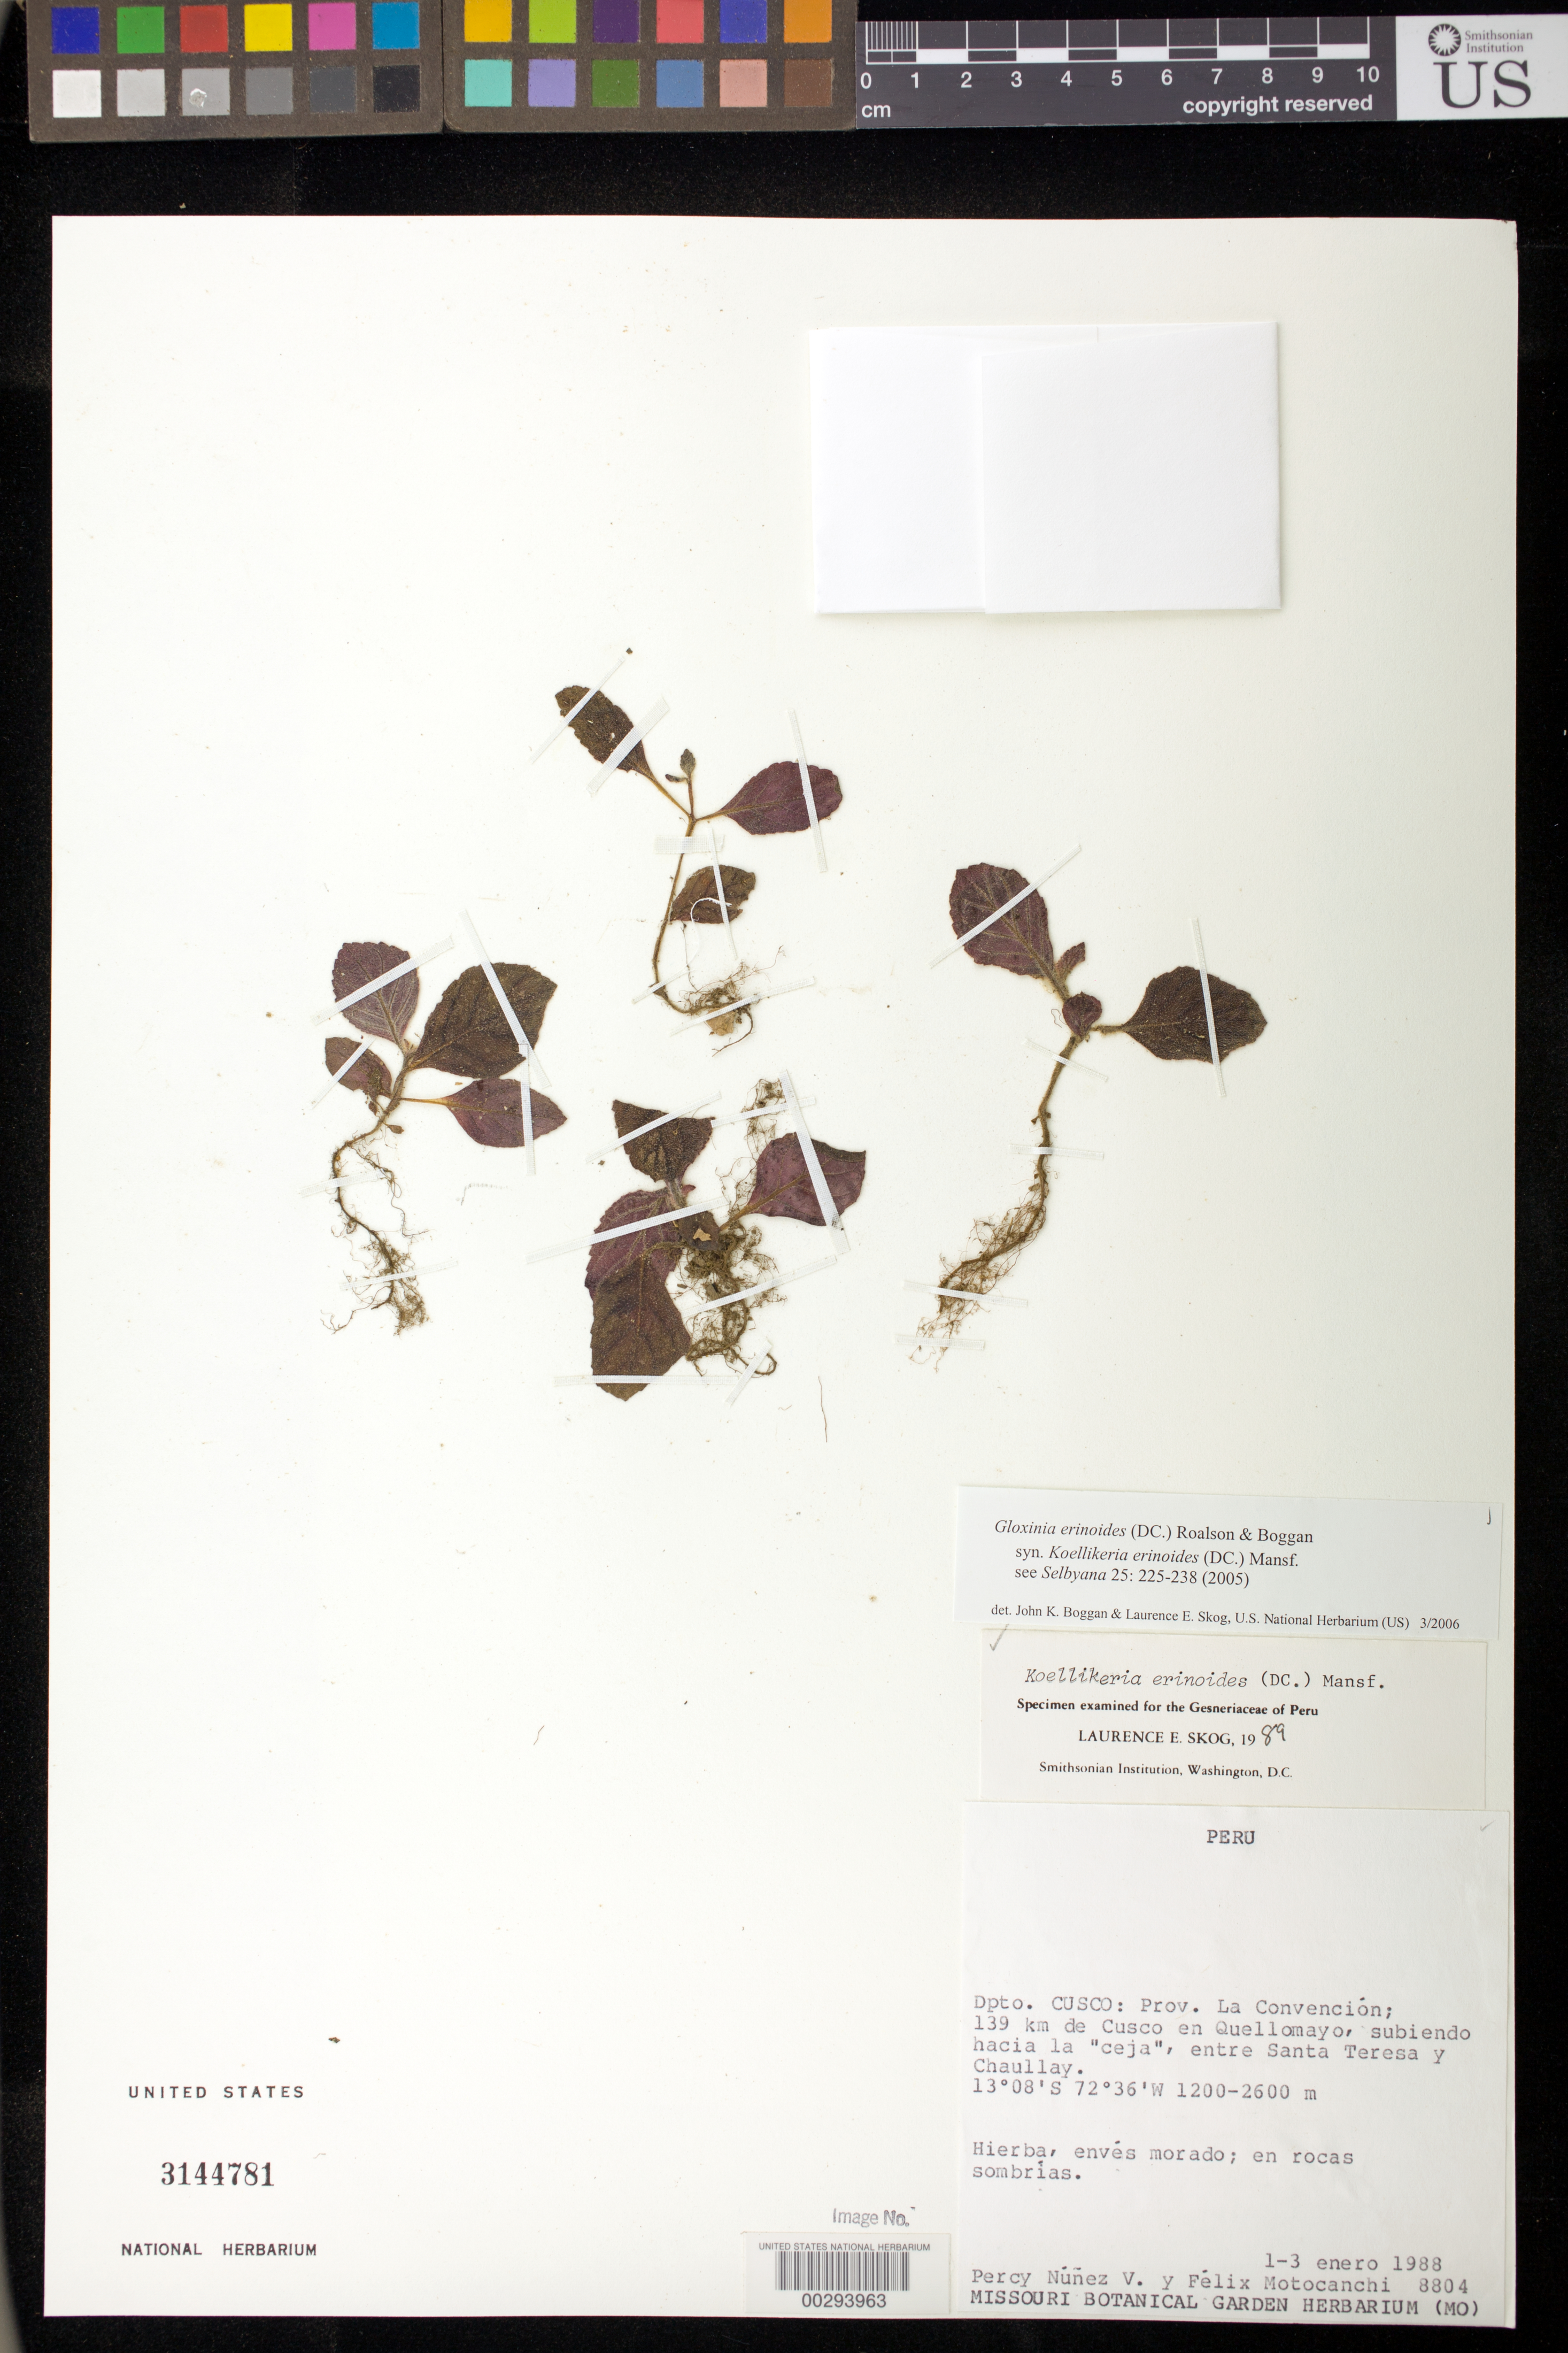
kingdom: Plantae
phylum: Tracheophyta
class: Magnoliopsida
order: Lamiales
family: Gesneriaceae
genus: Gloxinia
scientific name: Gloxinia erinoides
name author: (DC.) Roalson & Boggan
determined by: Boggan, J. K.; Skog, L. E.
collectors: P. Núñez V. & F. Motocanchi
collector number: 8804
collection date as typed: Jan 1988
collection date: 1988-01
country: Peru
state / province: Cusco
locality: Prov. La Convención; 139 km de Cusco en Quellomayo, subiendo hacia la "ceja", entre Santa Teresa y Chaullay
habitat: On shaded rocks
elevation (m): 1200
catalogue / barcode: US 3144781